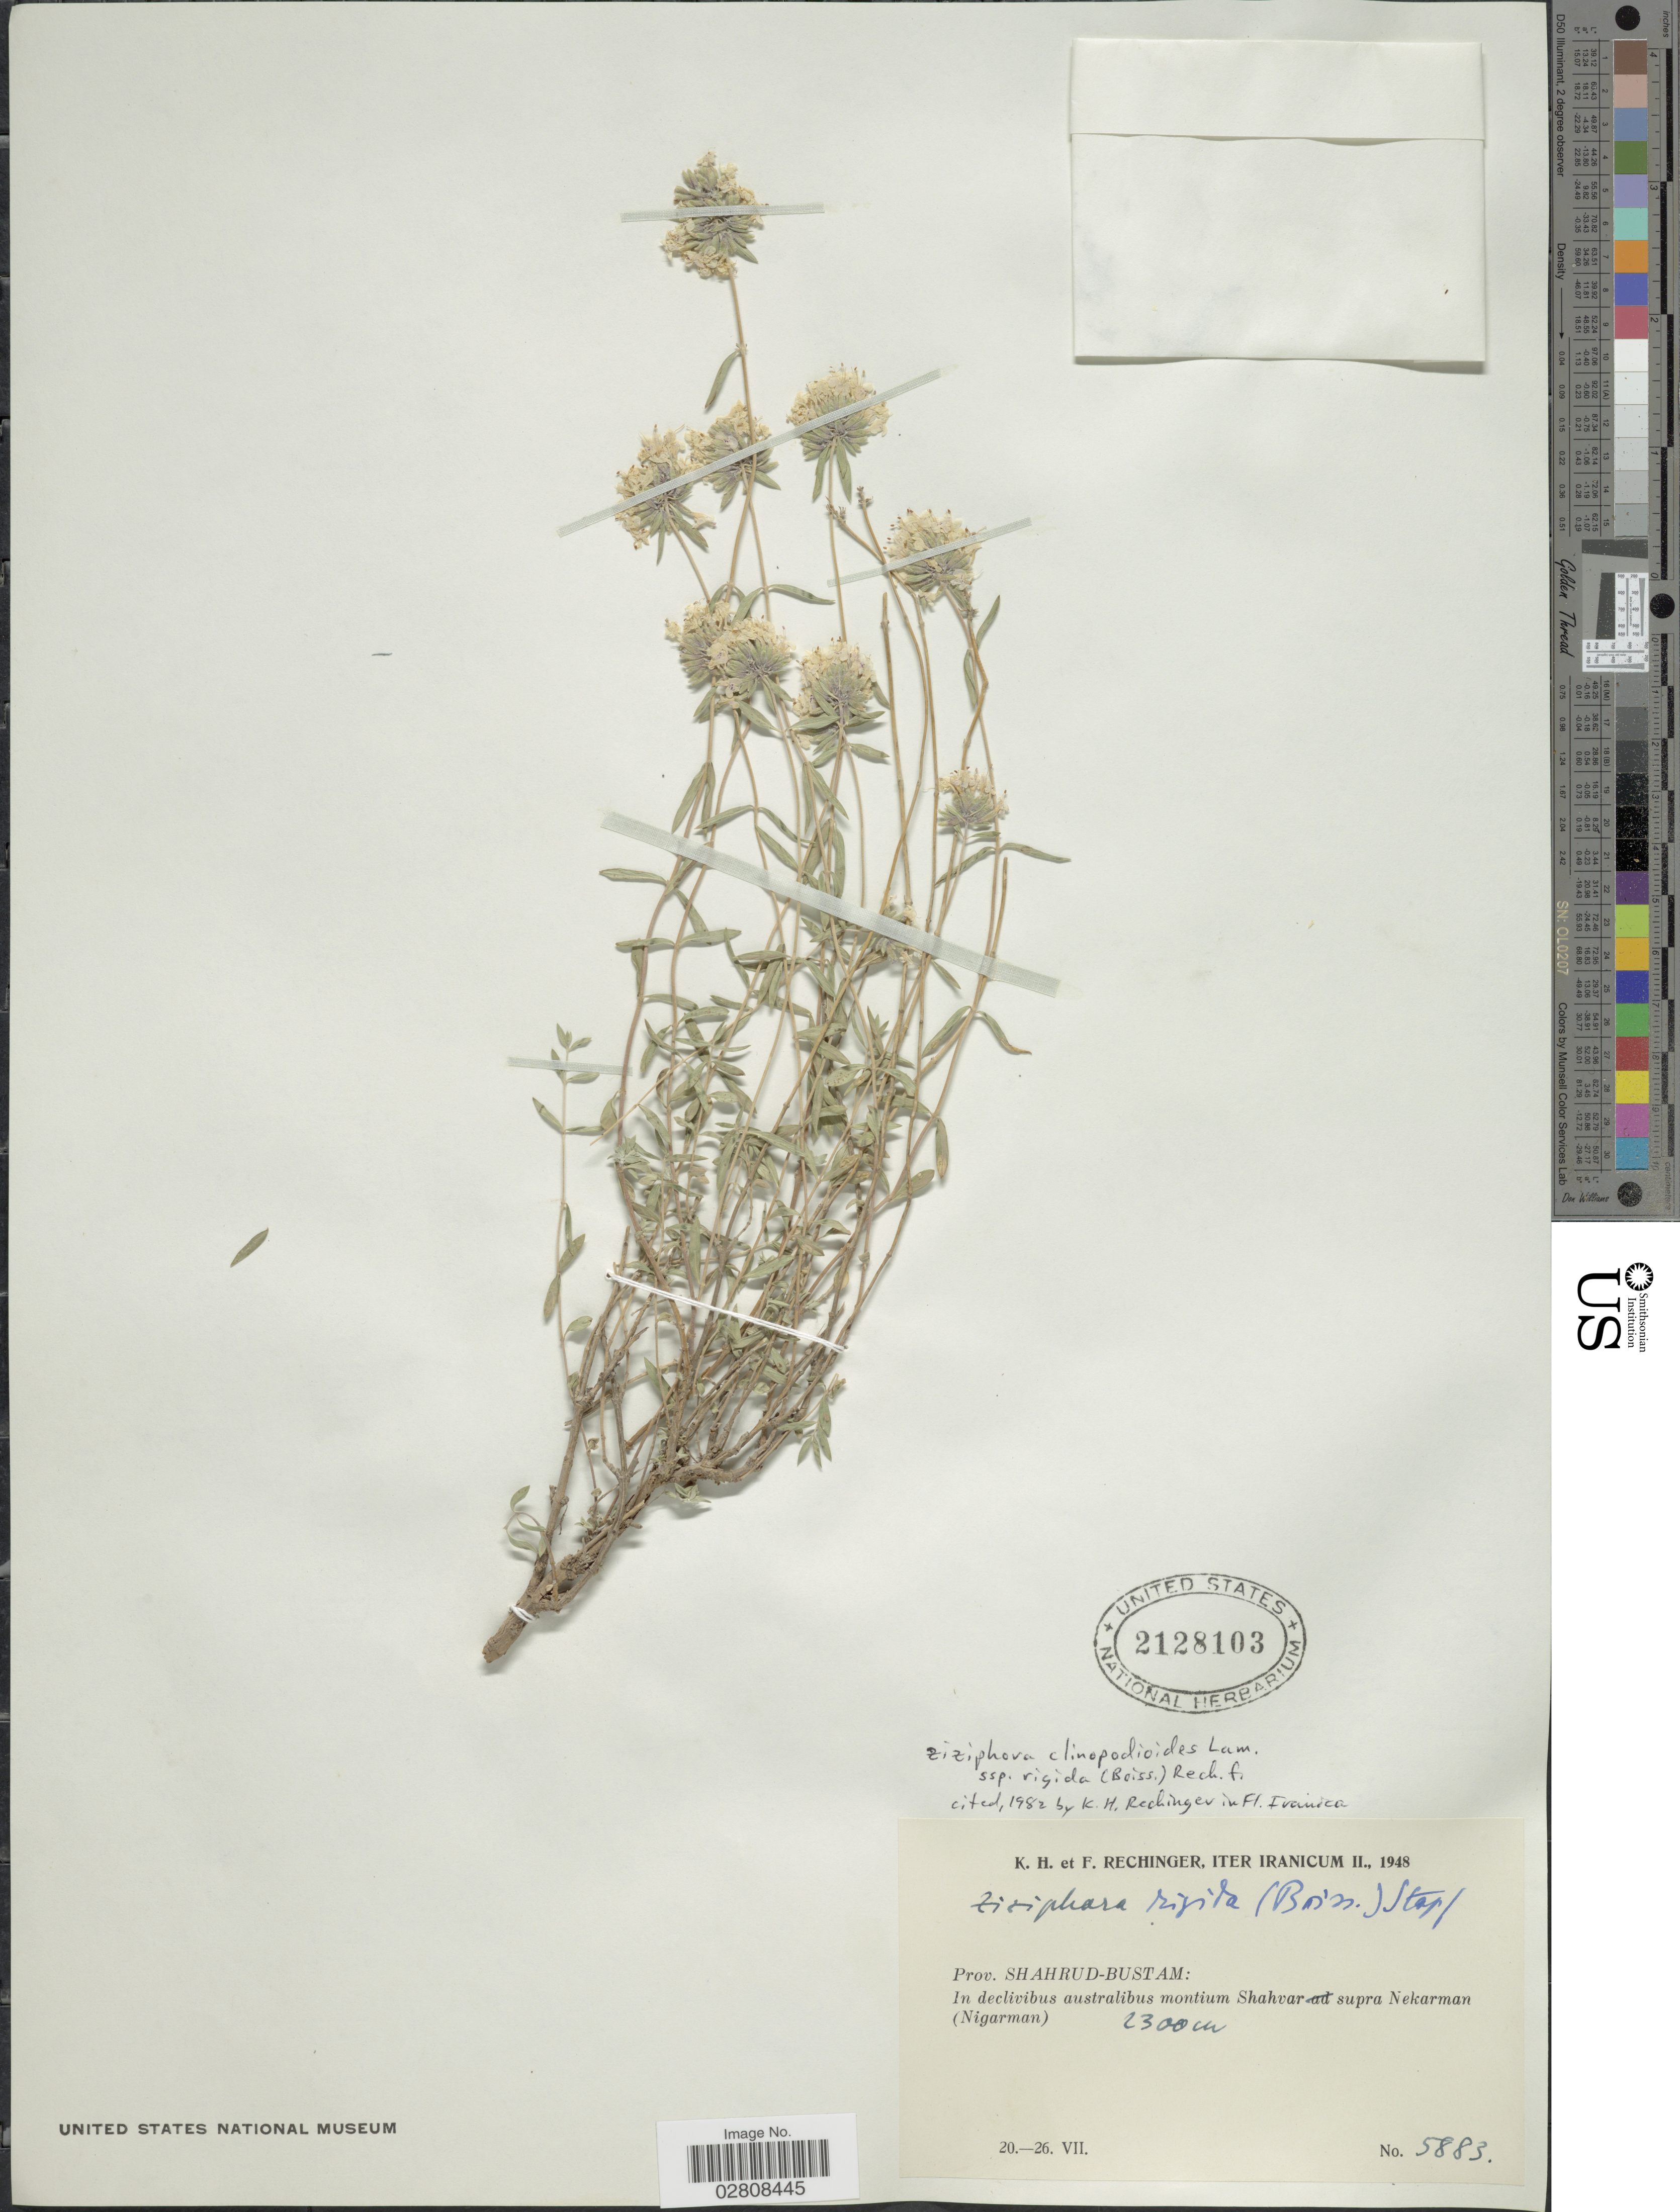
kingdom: Plantae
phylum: Tracheophyta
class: Magnoliopsida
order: Lamiales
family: Lamiaceae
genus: Ziziphora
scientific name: Ziziphora clinopodioides subsp. rigida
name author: (Boiss.) Rech. f.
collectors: K. H. Rechinger & F. Rechinger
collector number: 5883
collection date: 1948-07-20/1948-07-26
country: Iran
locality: Prov. Shahrud-Bustam: In declivibus australibus montium Shahvar supra Nekarman (Nigarman).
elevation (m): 2300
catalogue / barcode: US 2128103